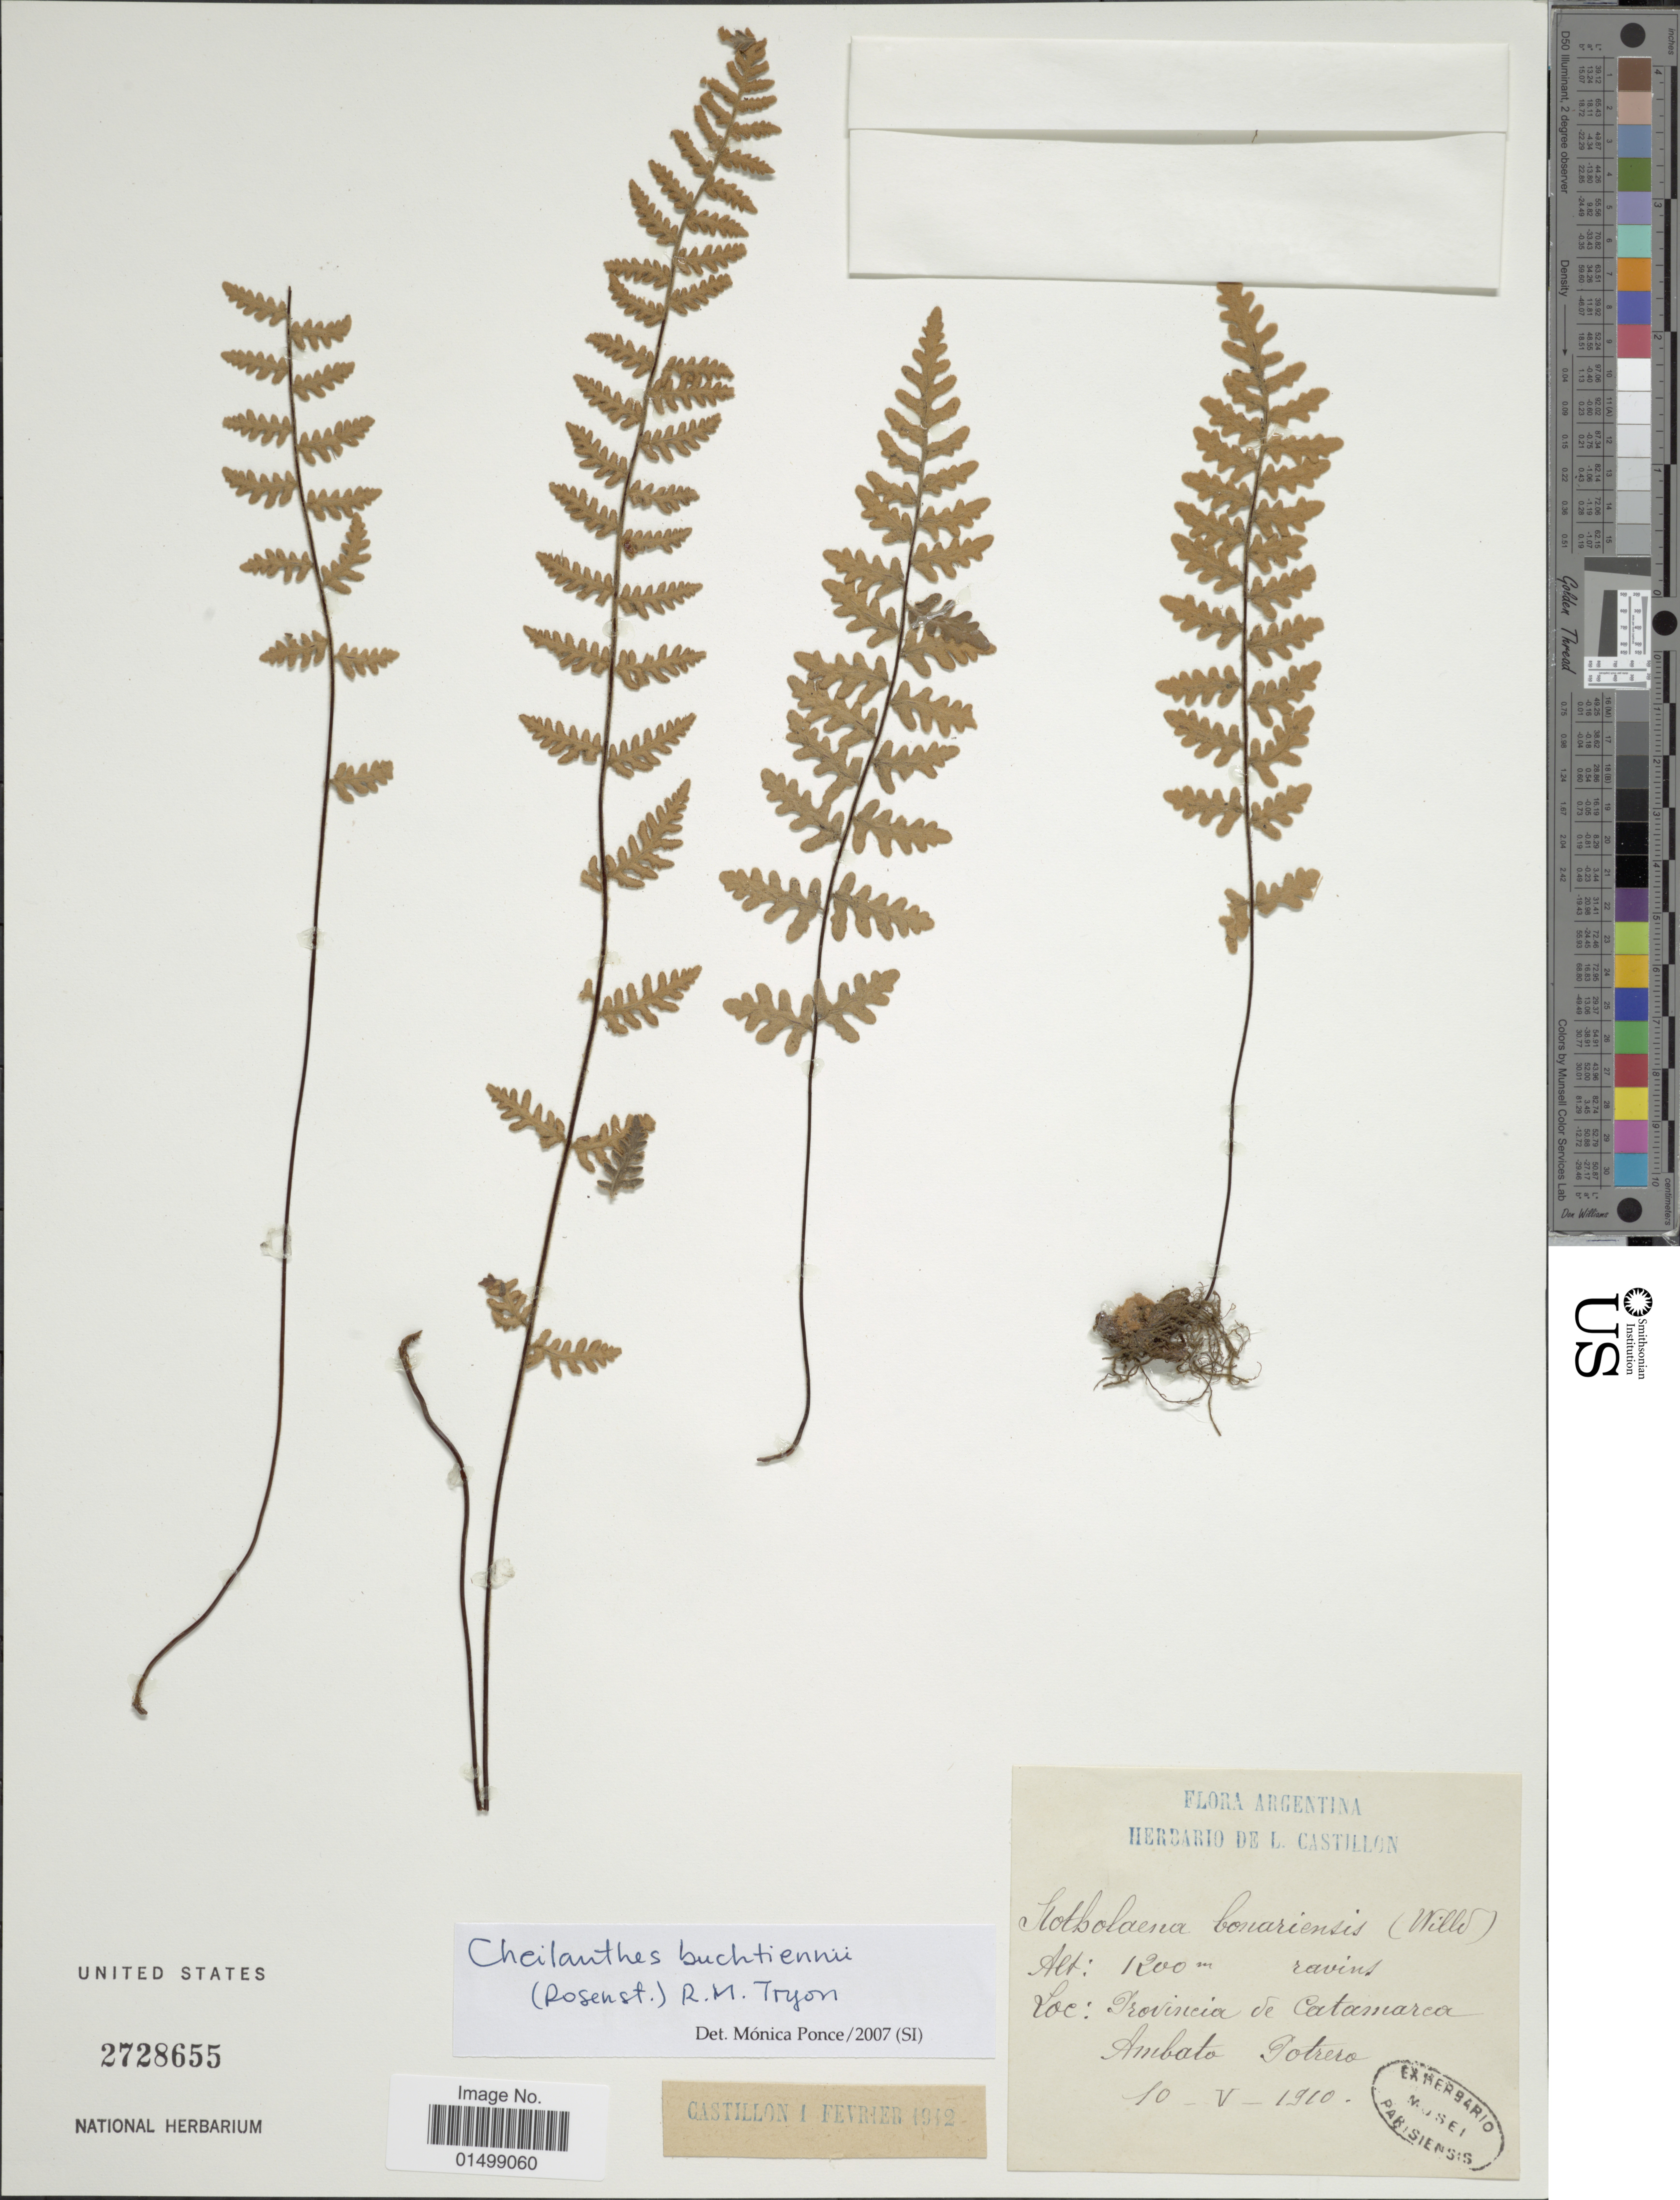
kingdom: Plantae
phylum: Tracheophyta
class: Polypodiopsida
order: Polypodiales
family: Pteridaceae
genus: Cheilanthes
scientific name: Cheilanthes buchtienii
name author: (Rosenst.) R.M. Tryon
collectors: L. Castillón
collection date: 1910-05-10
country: Argentina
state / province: Catamarca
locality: Ravins. Provincia de Catamarca. Ambato Potrero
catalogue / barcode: US 2728655